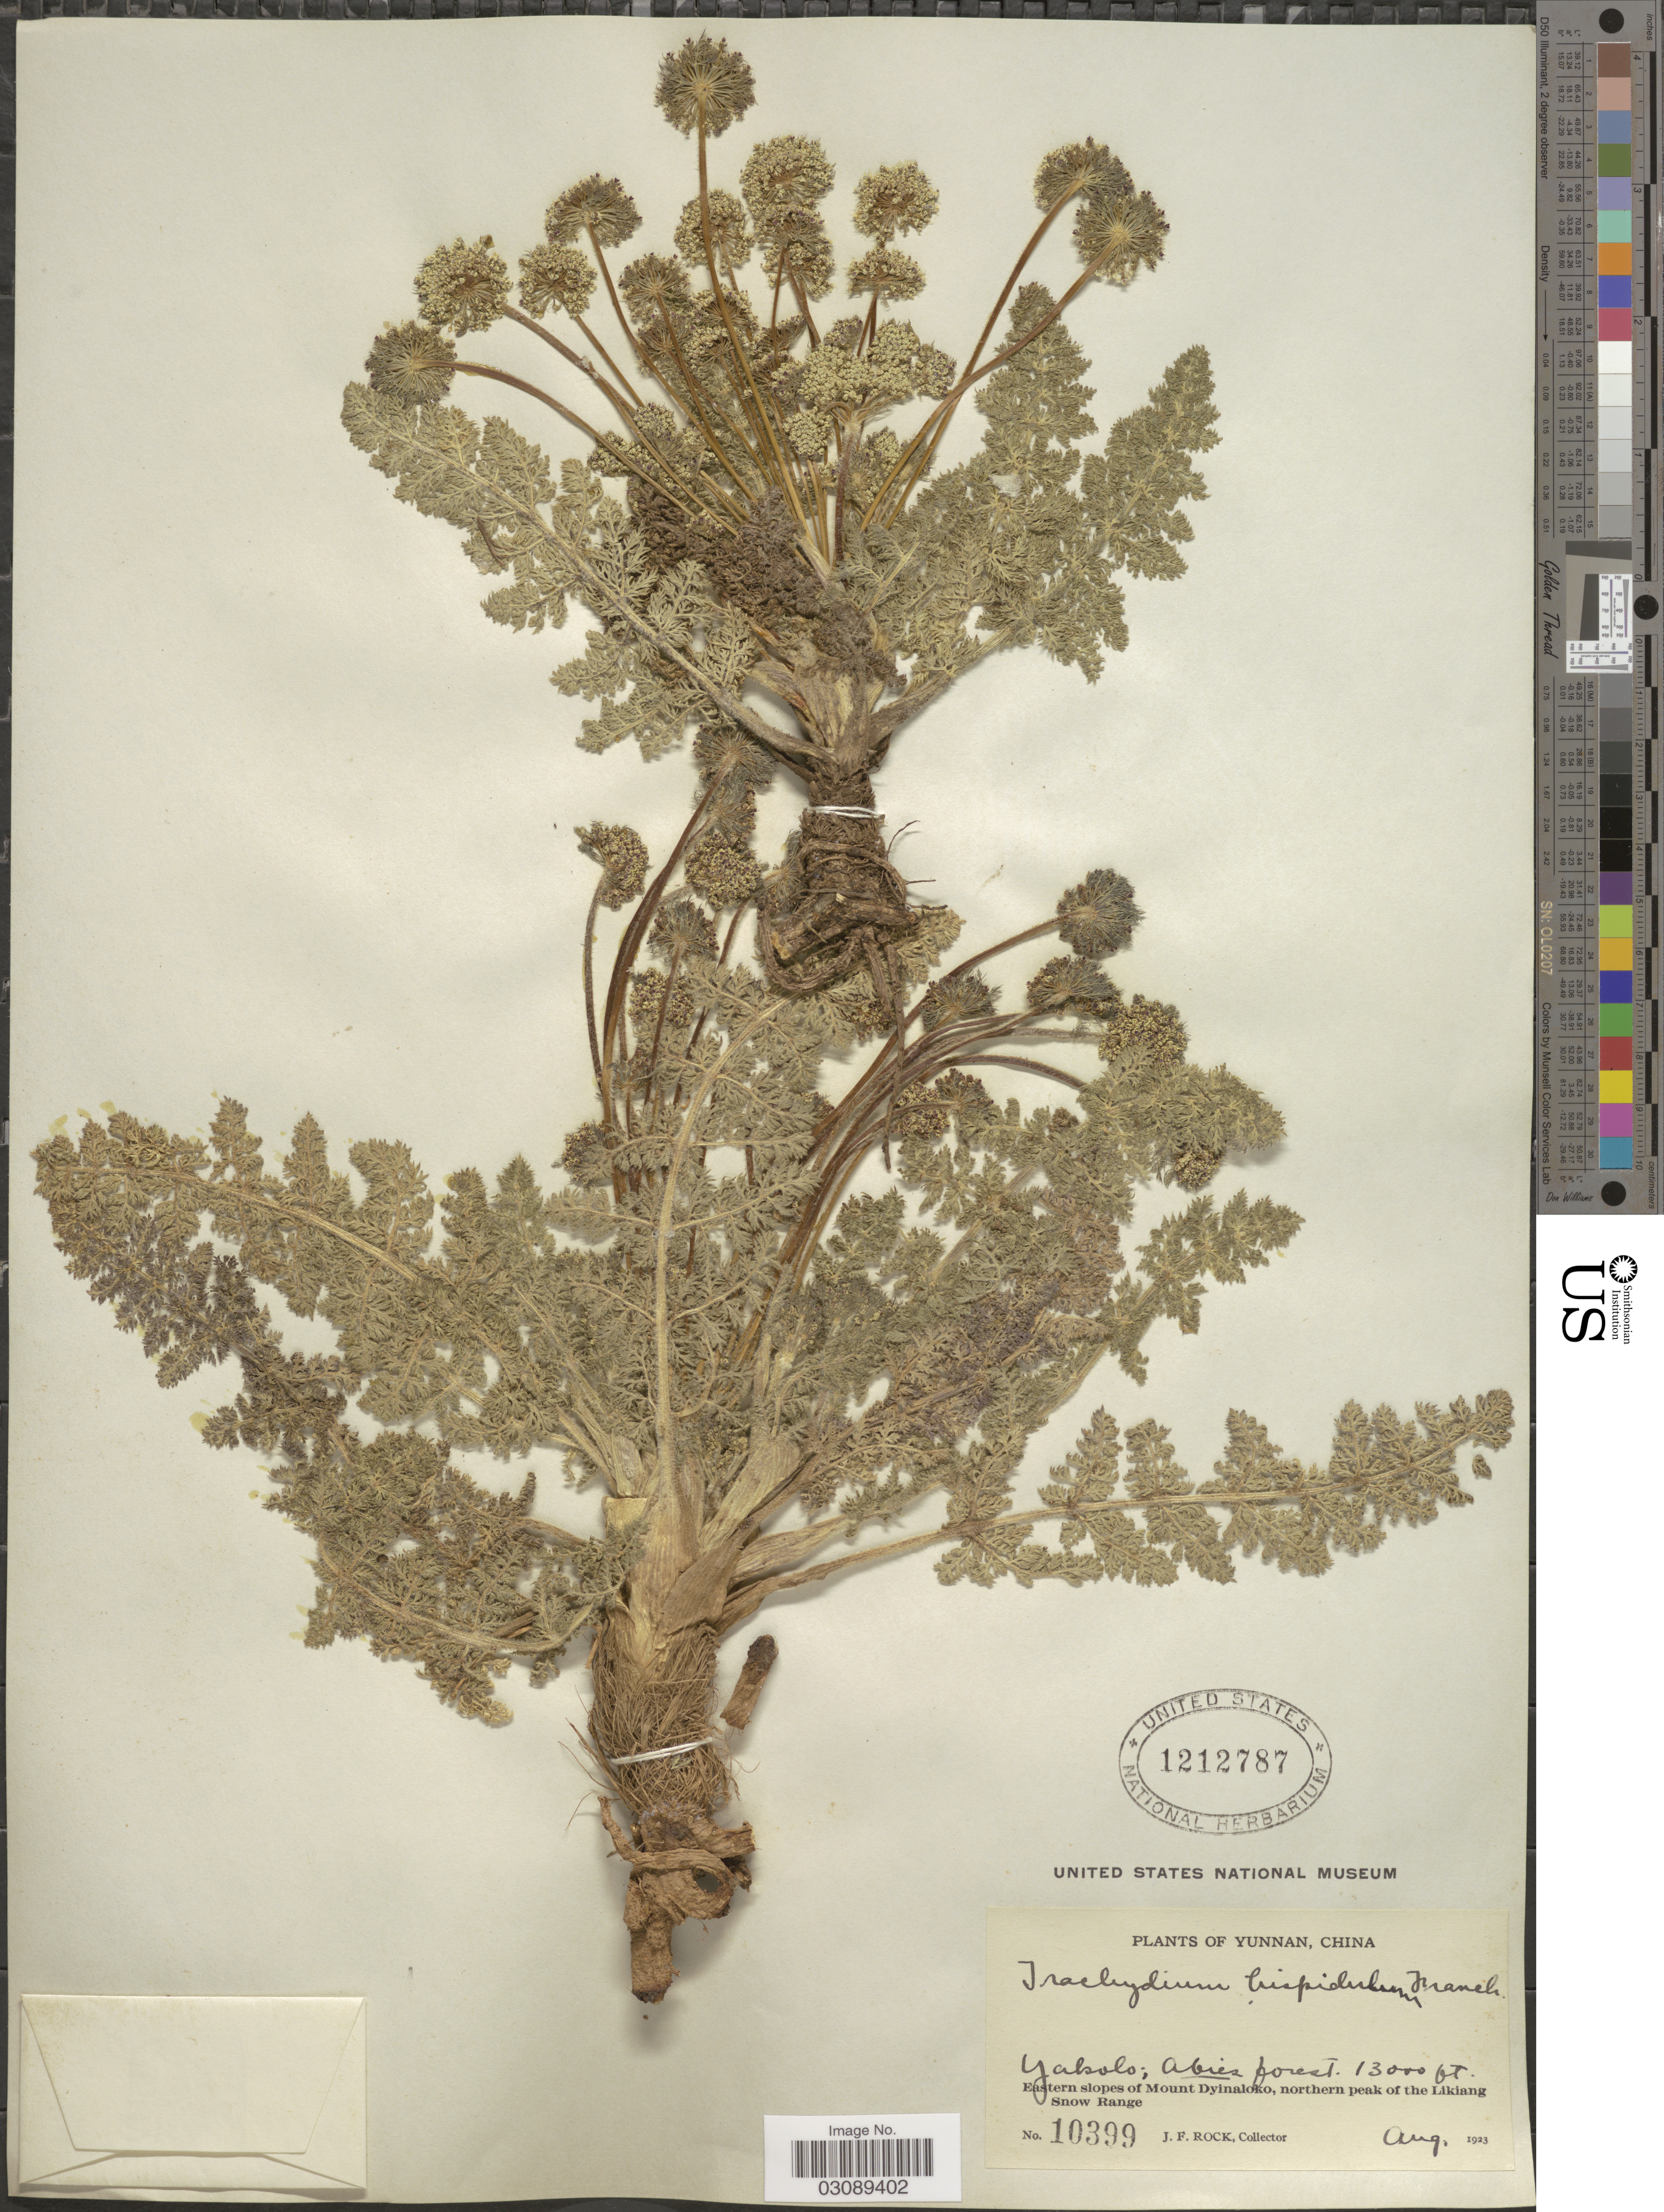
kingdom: Plantae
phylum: Tracheophyta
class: Magnoliopsida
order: Apiales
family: Apiaceae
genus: Ligusticopsis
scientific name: Ligusticopsis hispida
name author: (H. Wolff) Lavrova & Kljuykov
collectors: J. Rock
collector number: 10399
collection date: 1923-08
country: China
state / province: Yunnan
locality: Yabolo; abies forest. Eastern slopes of Mount Dyinaloko, northern peak of the Likiang Snow Range.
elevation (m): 3962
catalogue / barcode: US 1212787